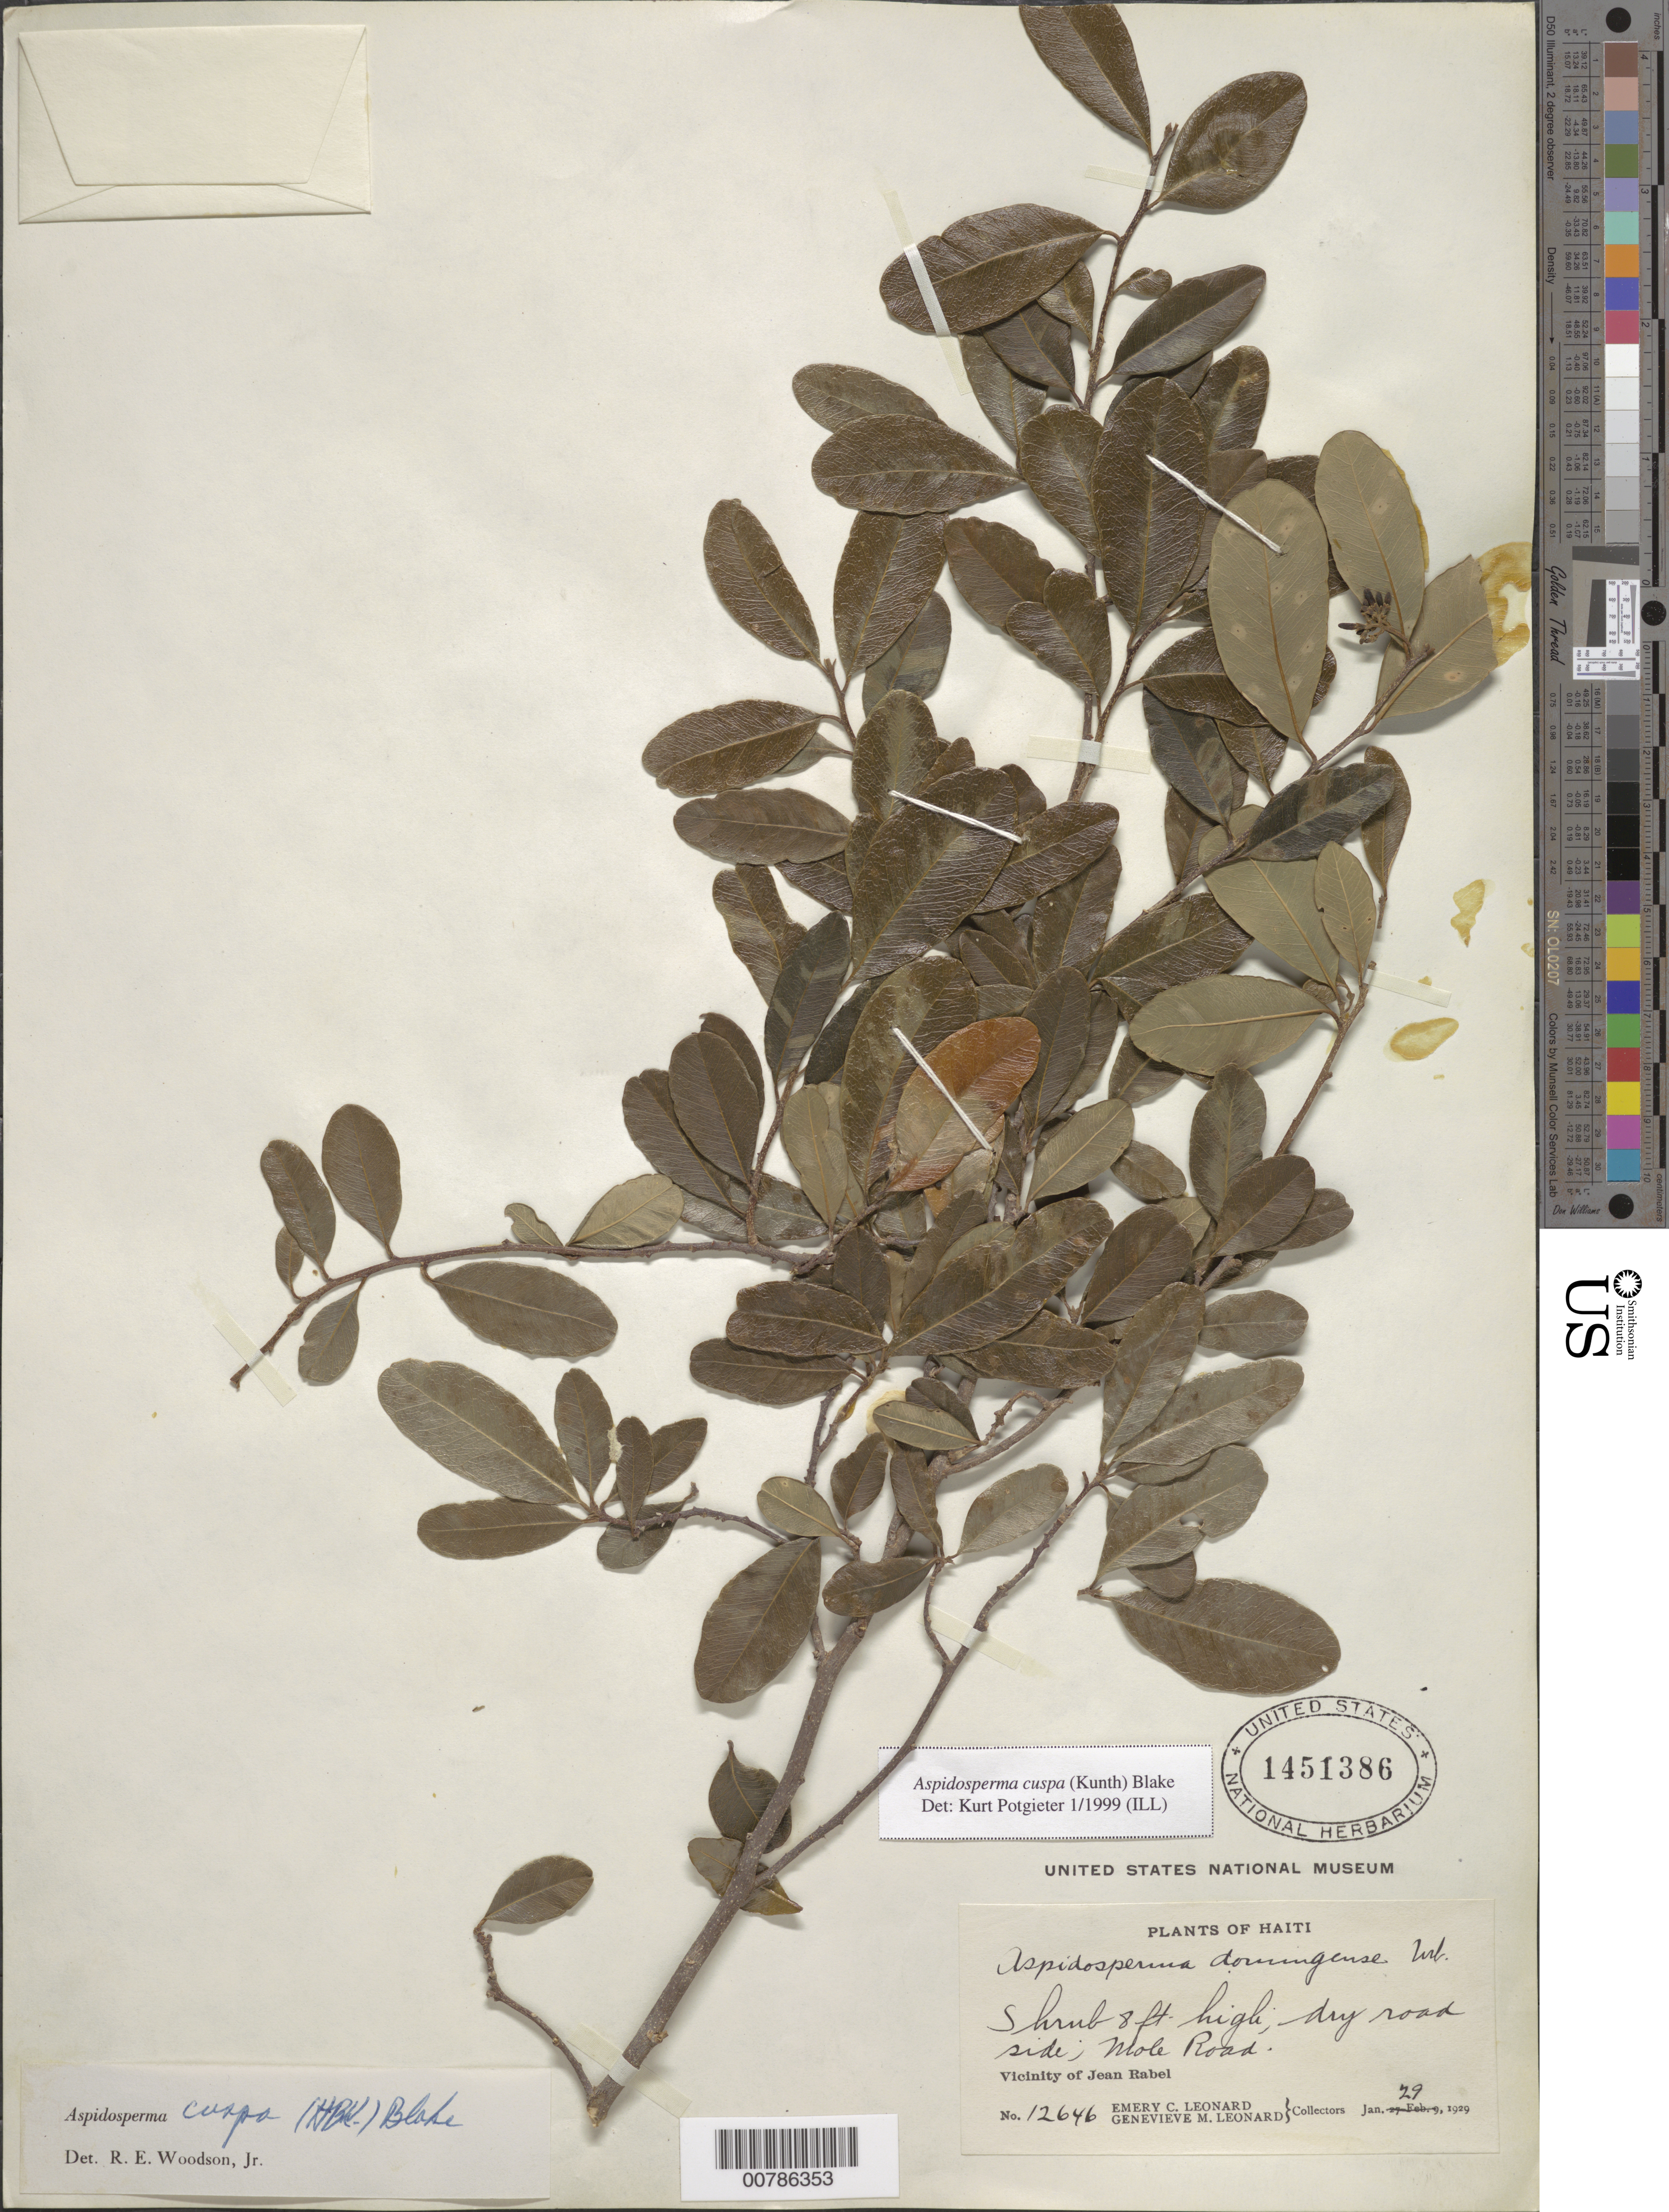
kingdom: Plantae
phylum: Tracheophyta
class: Magnoliopsida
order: Gentianales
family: Apocynaceae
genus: Aspidosperma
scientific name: Aspidosperma cuspa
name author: (Kunth) S.F. Blake ex Pittier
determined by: Potgieter, K.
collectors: E. C. Leonard & G. M. Leonard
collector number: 12646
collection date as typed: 29 Jan 1929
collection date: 1929-01-29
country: Haiti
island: Hispaniola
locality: Jean Rabel, Mole Road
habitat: Dry roadside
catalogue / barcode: US 1451386